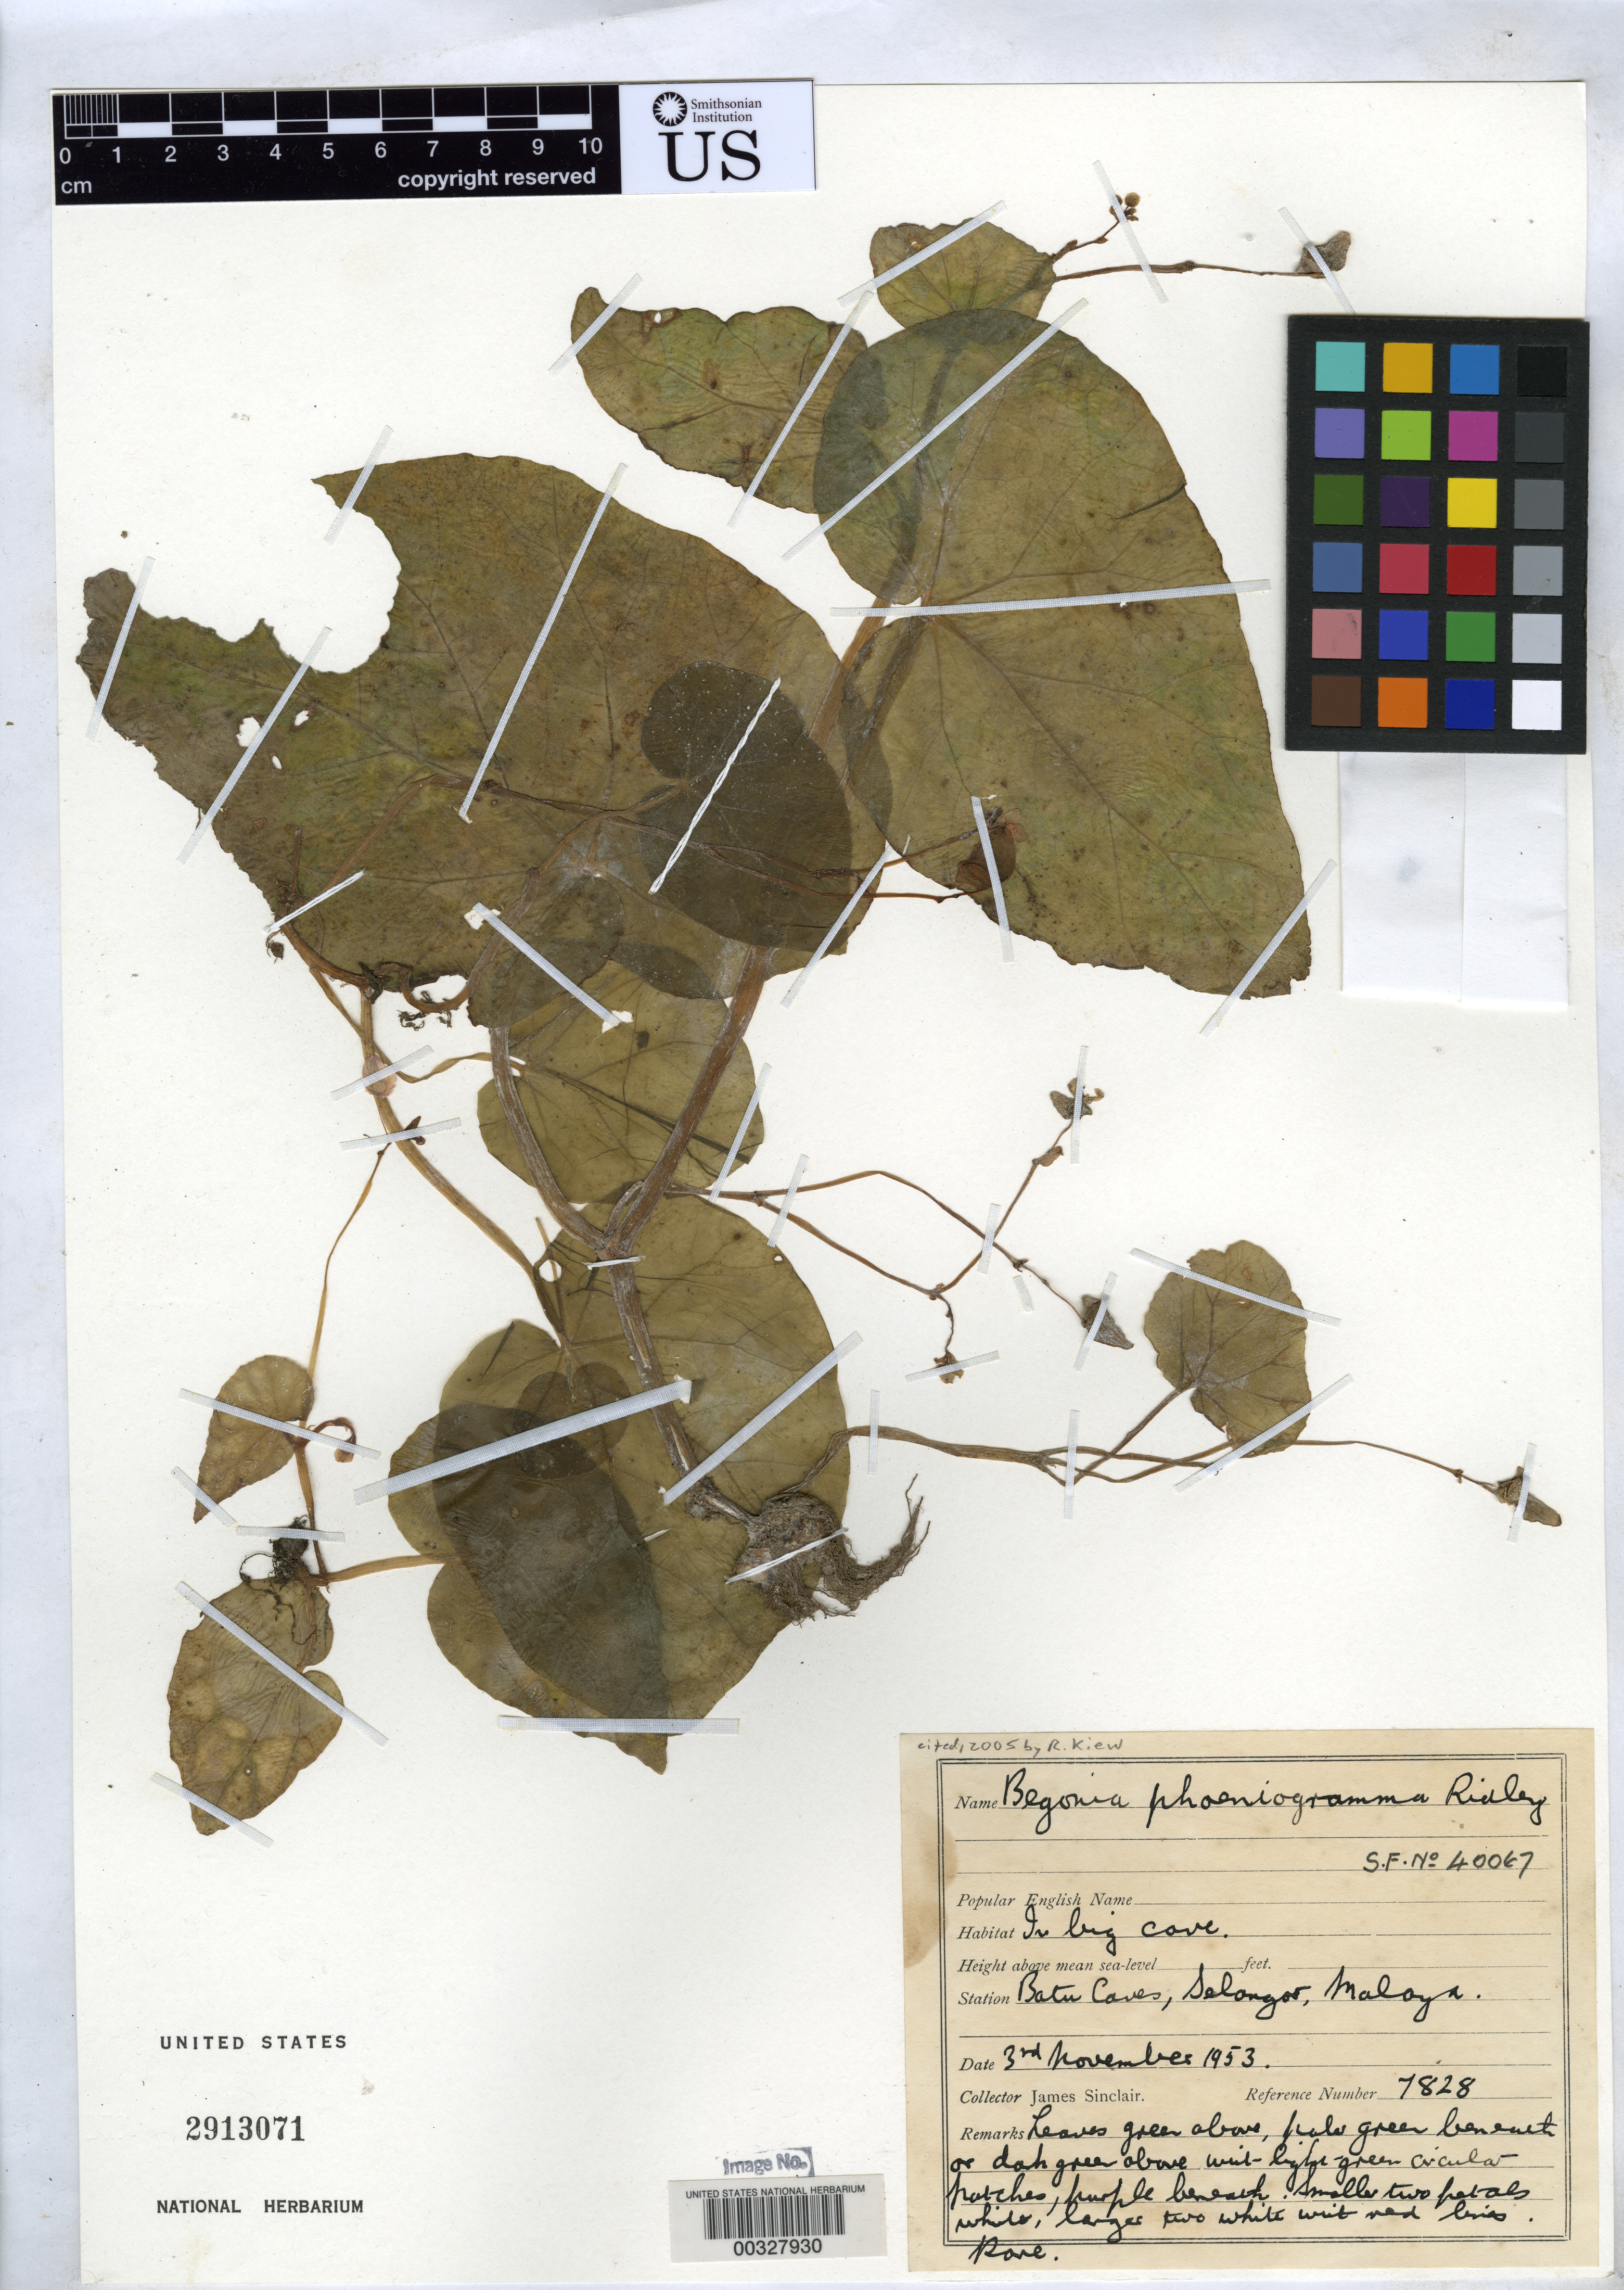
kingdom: Plantae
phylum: Tracheophyta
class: Magnoliopsida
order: Cucurbitales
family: Begoniaceae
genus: Begonia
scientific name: Begonia phoeniogramma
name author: Ridl.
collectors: J. Sinclair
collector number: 7828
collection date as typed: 03 Nov 1953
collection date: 1953-11-03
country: Malaysia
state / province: Selangor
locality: Batu caves [Malay Peninsula]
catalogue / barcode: US 2913071